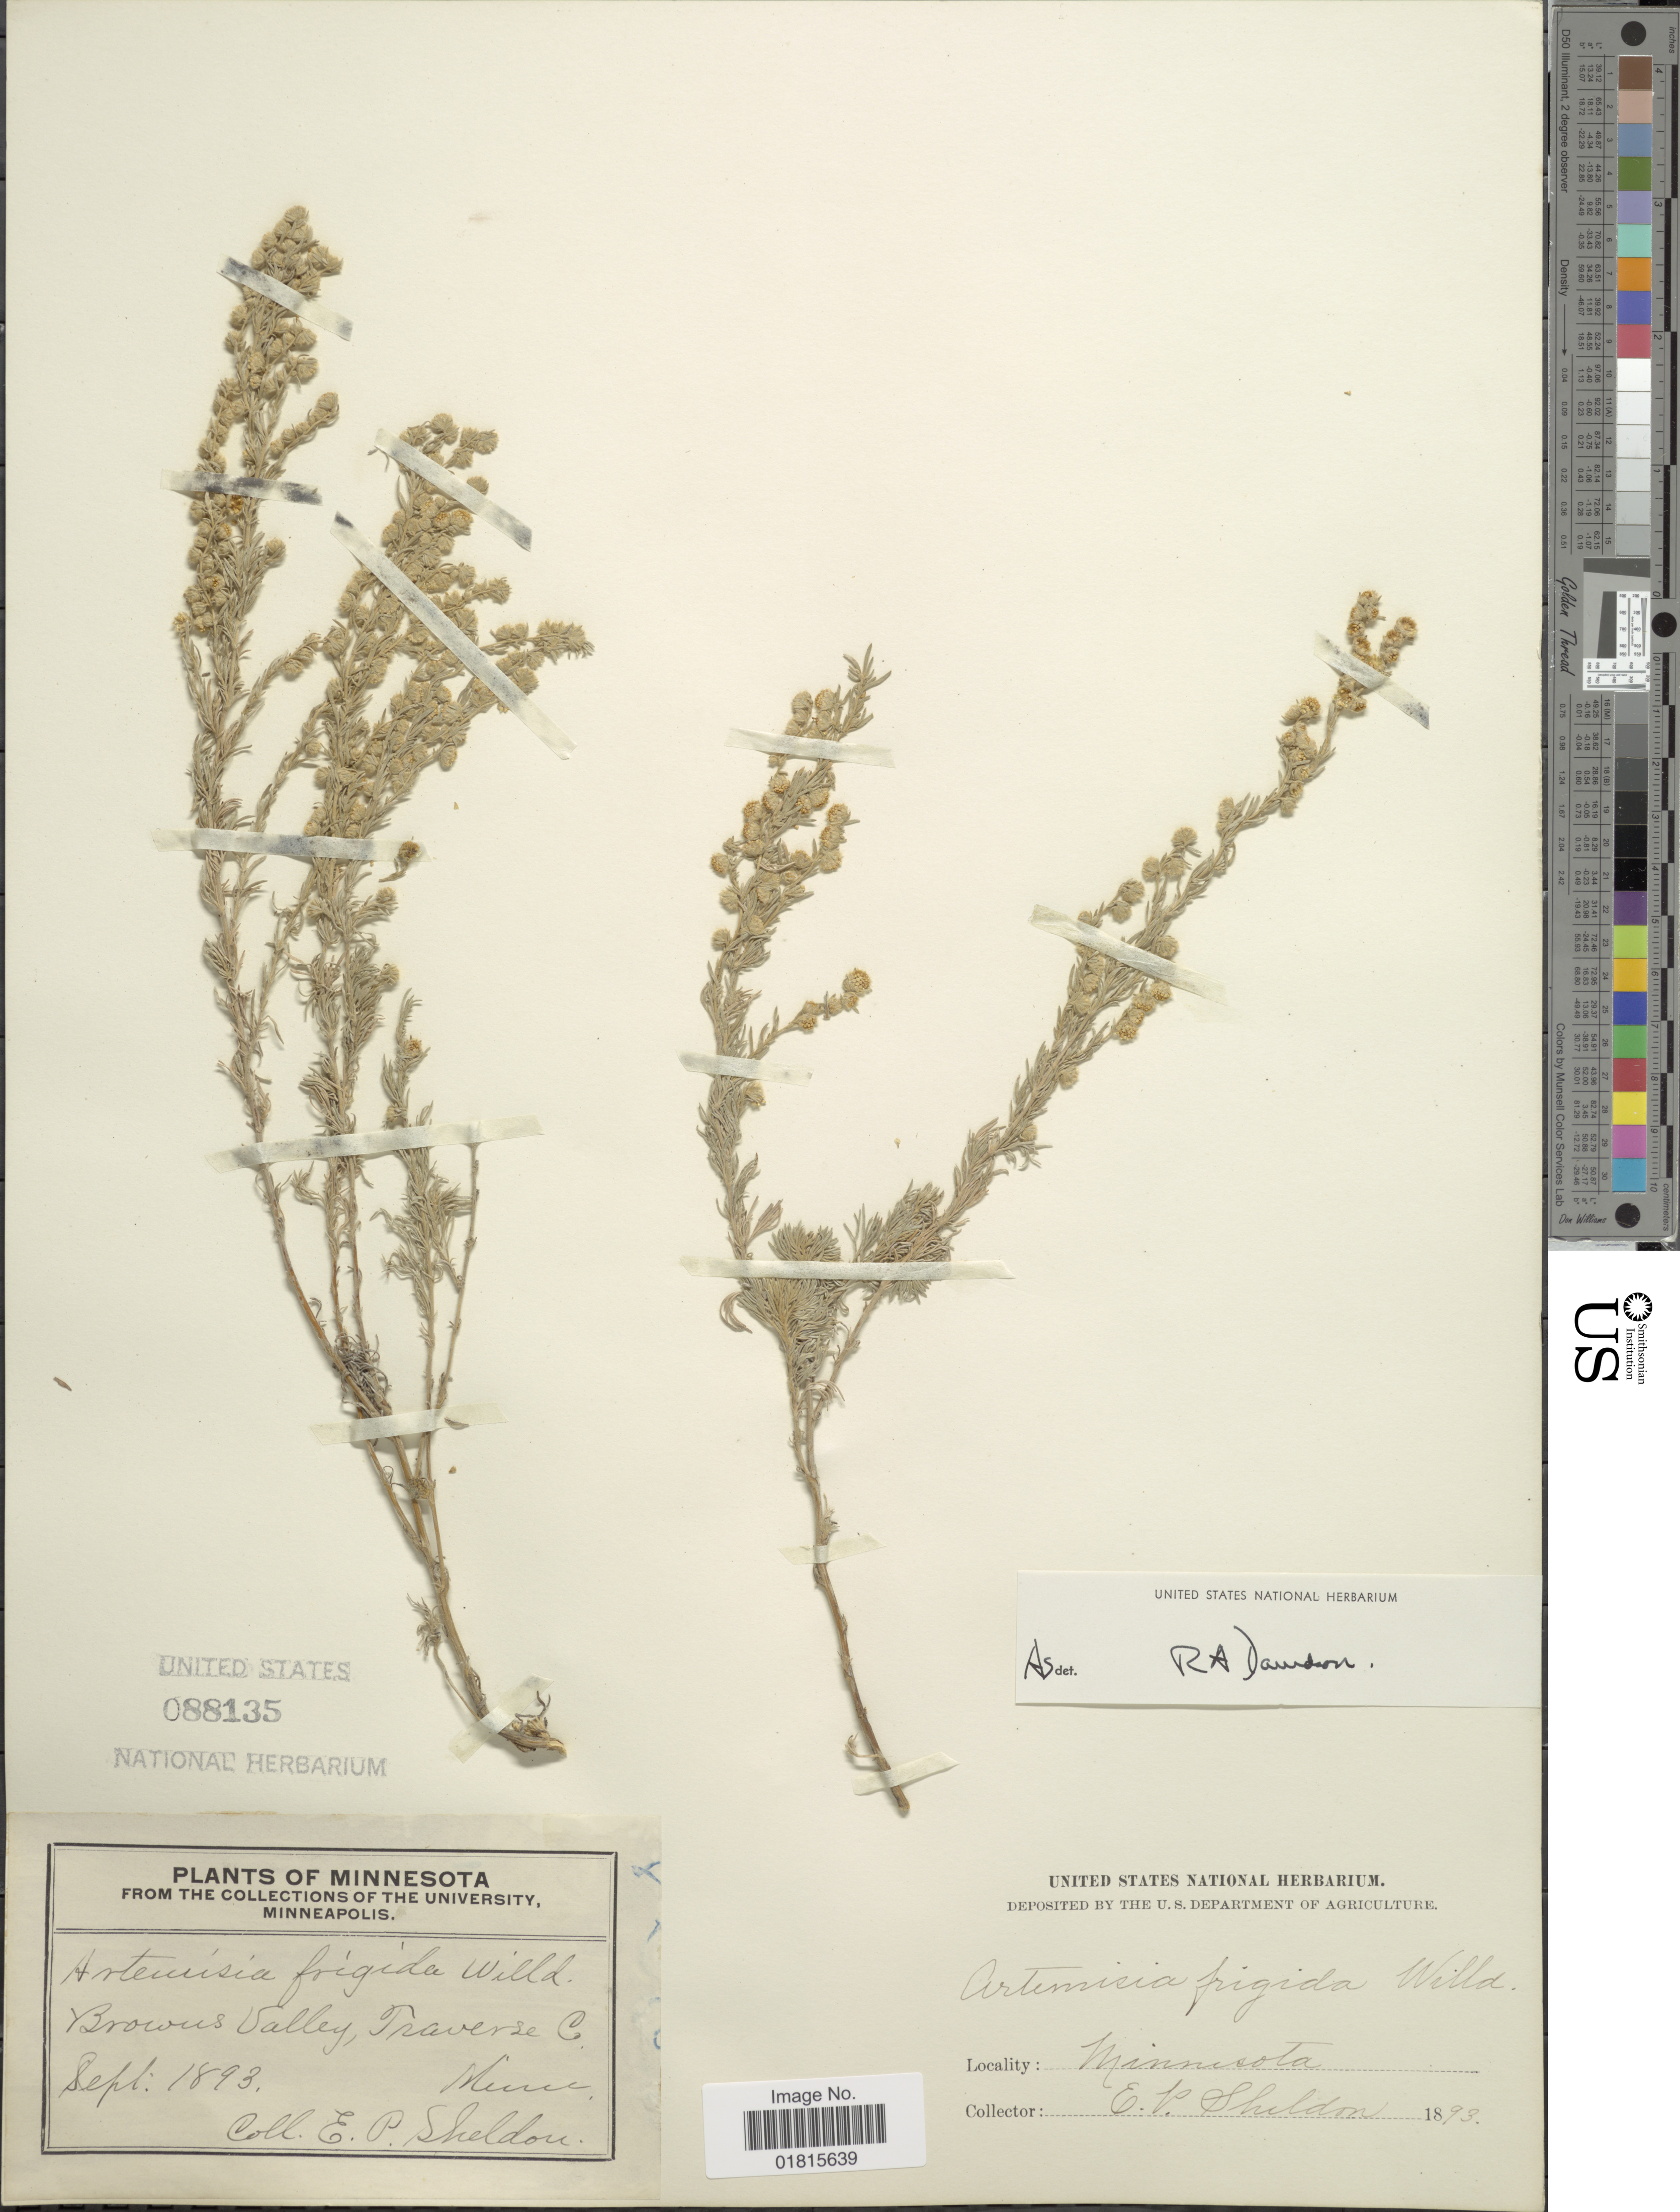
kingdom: Plantae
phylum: Tracheophyta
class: Magnoliopsida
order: Asterales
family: Asteraceae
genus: Artemisia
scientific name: Artemisia frigida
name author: Willd.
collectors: E. P. Sheldon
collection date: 1893-09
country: United States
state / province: Minnesota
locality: Browns Valley, Traverse Co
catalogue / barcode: US 88135